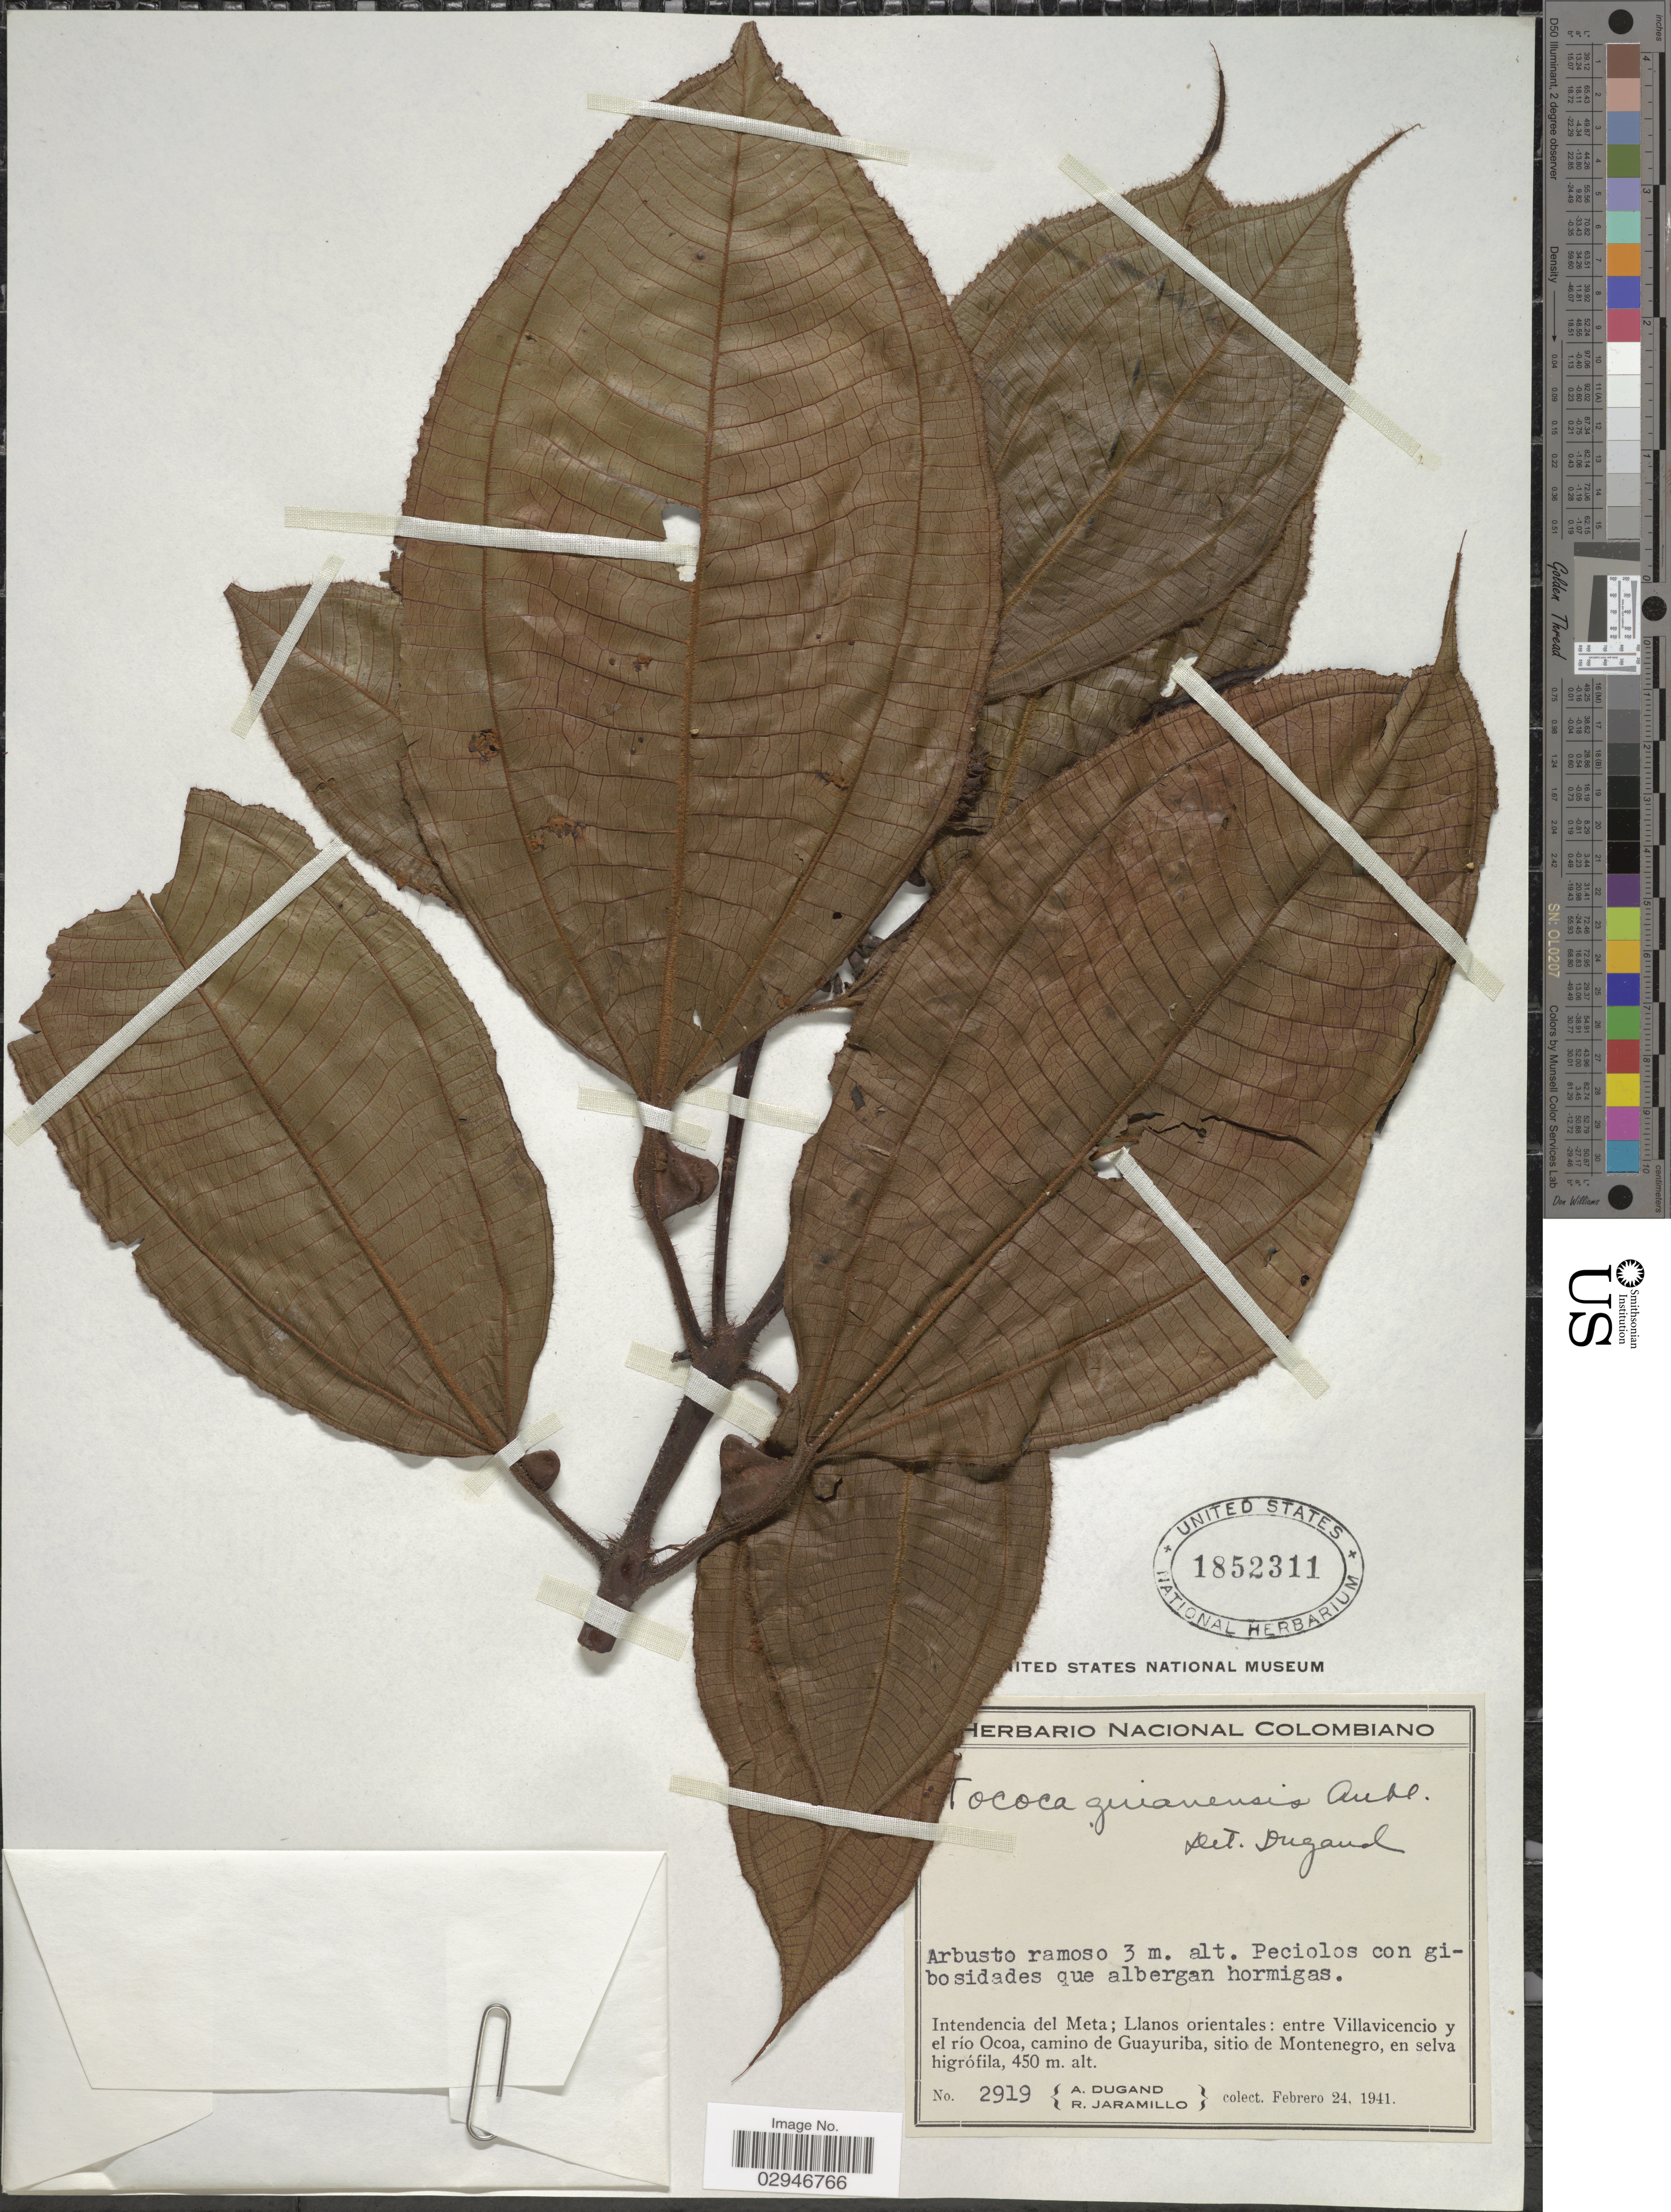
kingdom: Plantae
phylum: Tracheophyta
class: Magnoliopsida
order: Myrtales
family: Melastomataceae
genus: Tococa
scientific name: Tococa guianensis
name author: Aubl.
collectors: A. Dugand & R. Jaramillo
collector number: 2919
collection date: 1941-02-24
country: Colombia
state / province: Meta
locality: Intendencia del Meta; Llanos orientales: entre Villavicencio y el río Ocoa, camino de Guayuriba, sitio de Montenegro, en selva higrófila.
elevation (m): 450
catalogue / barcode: US 1852311